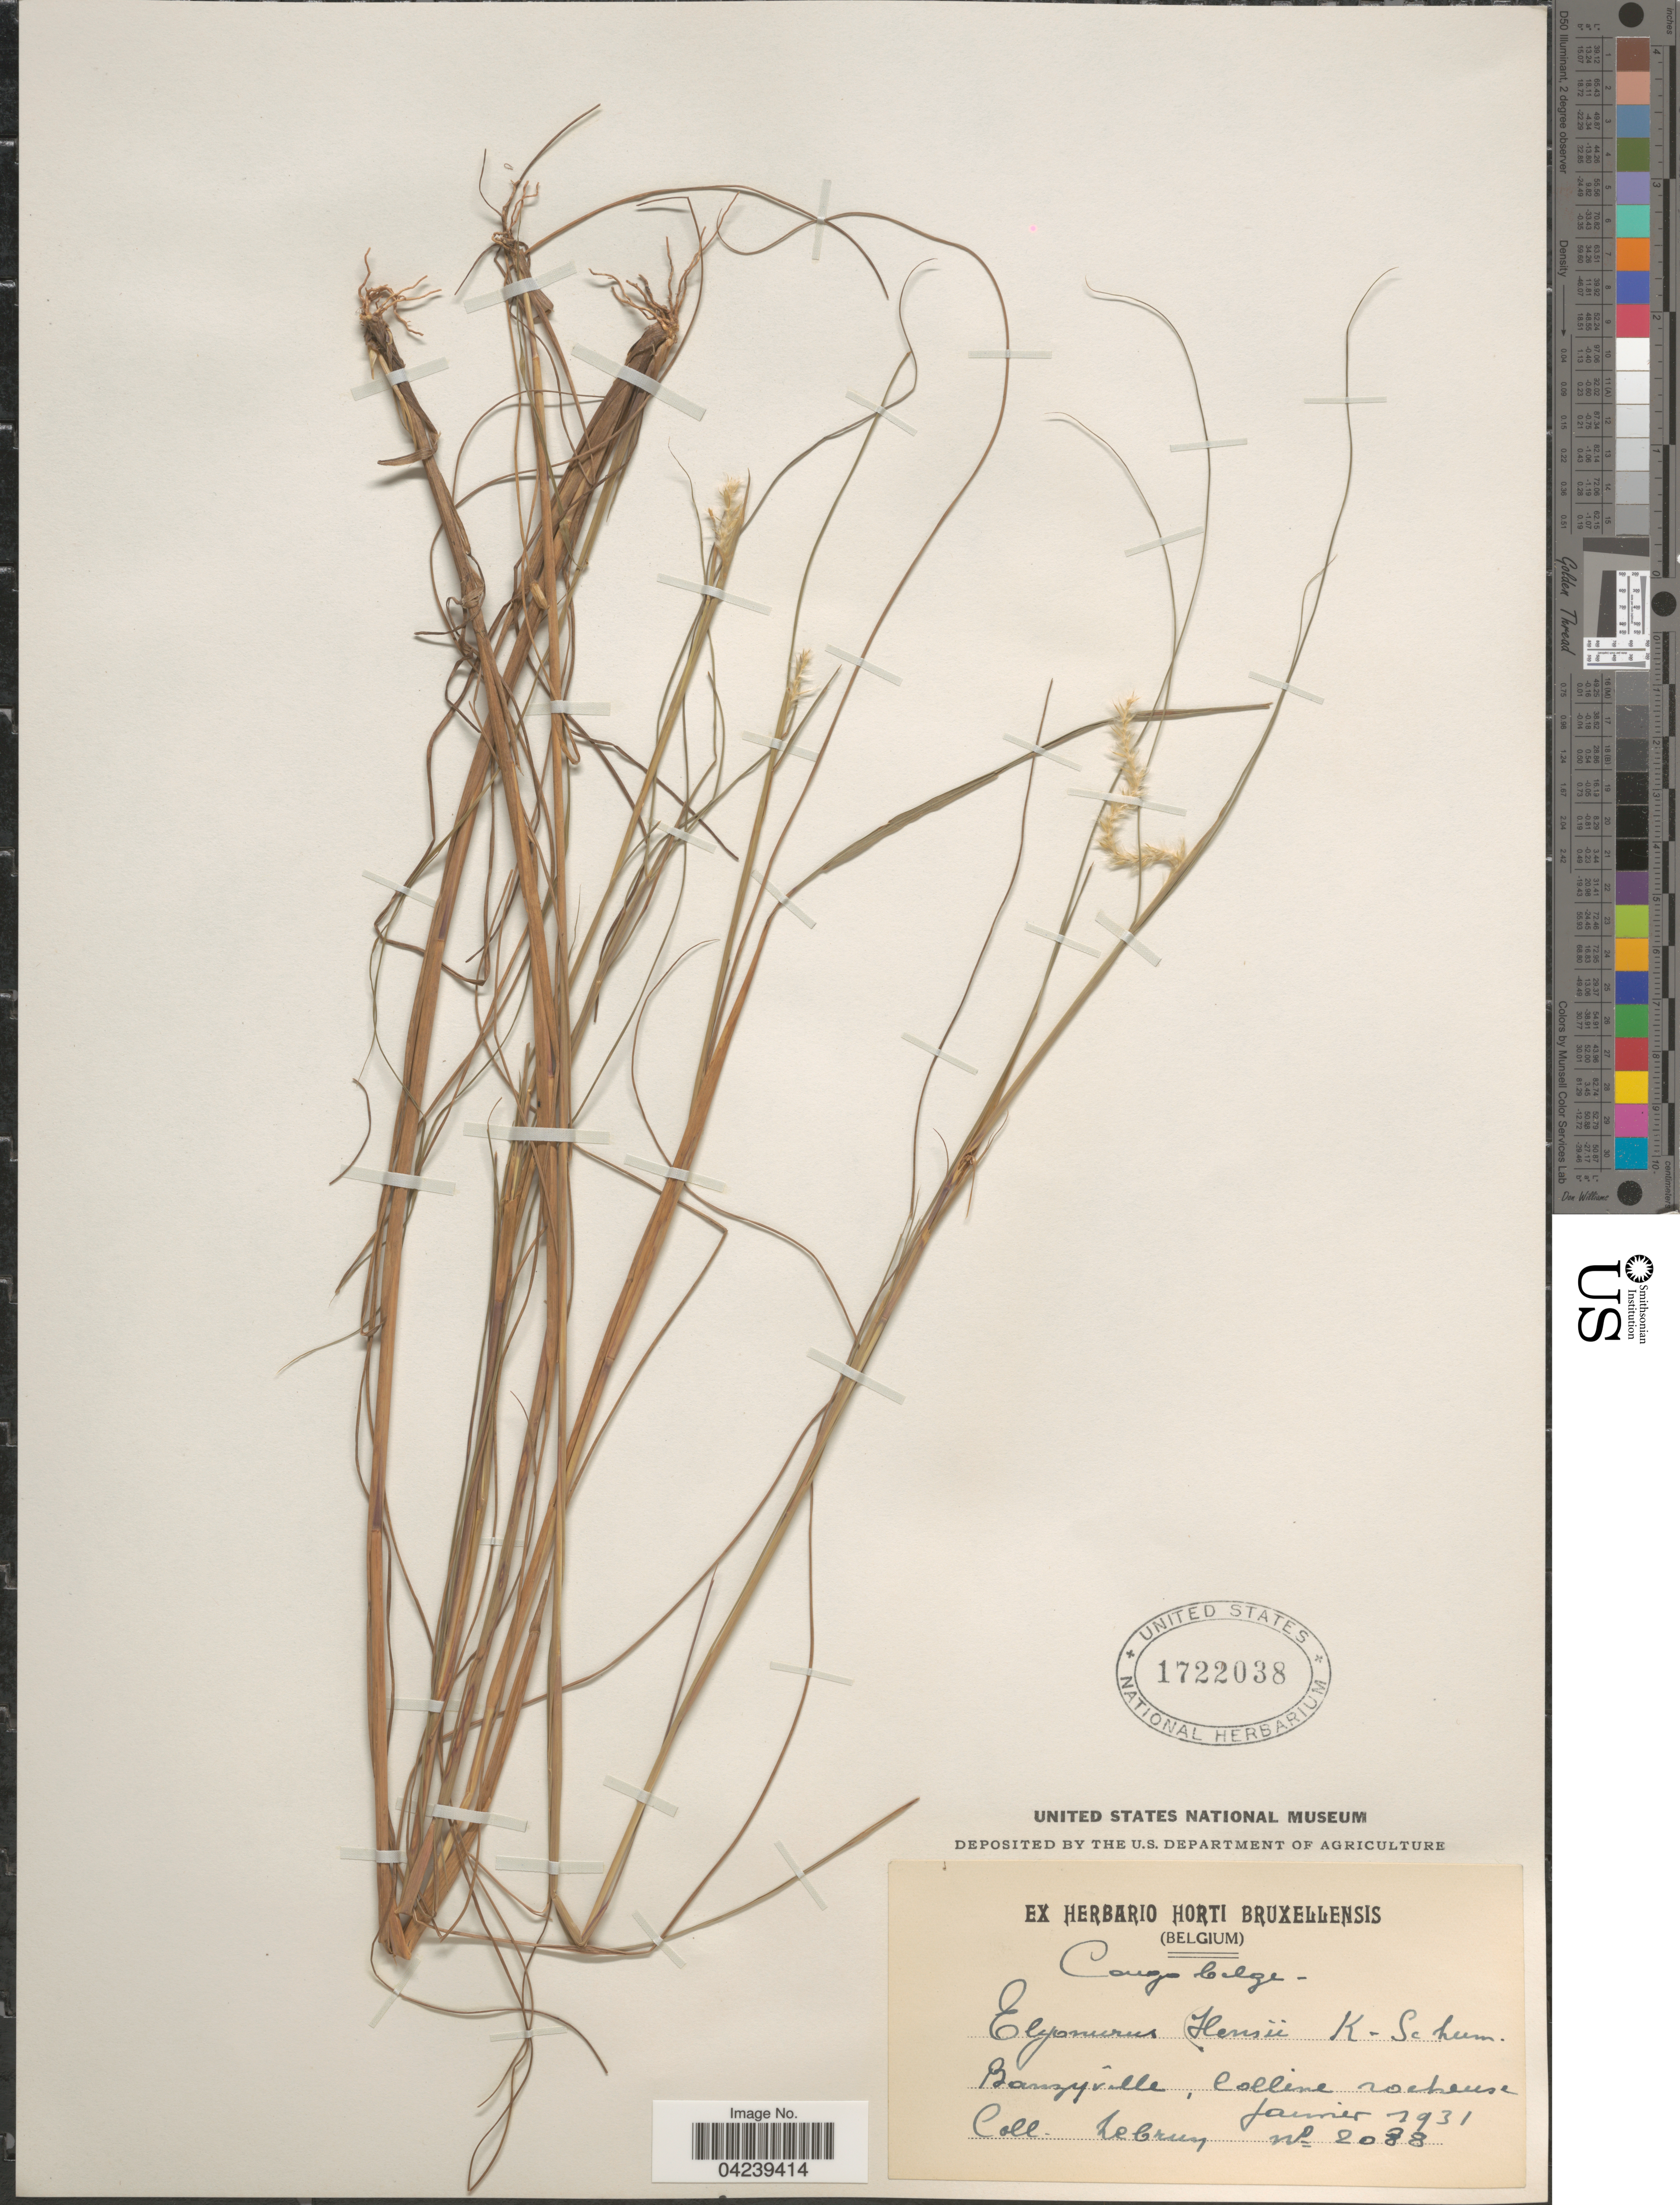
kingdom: Plantae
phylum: Tracheophyta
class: Liliopsida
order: Poales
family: Poaceae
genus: Elionurus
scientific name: Elionurus hensii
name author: K. Schum.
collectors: J.A. Lebrun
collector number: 2088*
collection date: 1931-01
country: Congo, Democratic Republic of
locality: Congo Belge. Banzyville, Colline rocheuse.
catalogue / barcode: US 1722038